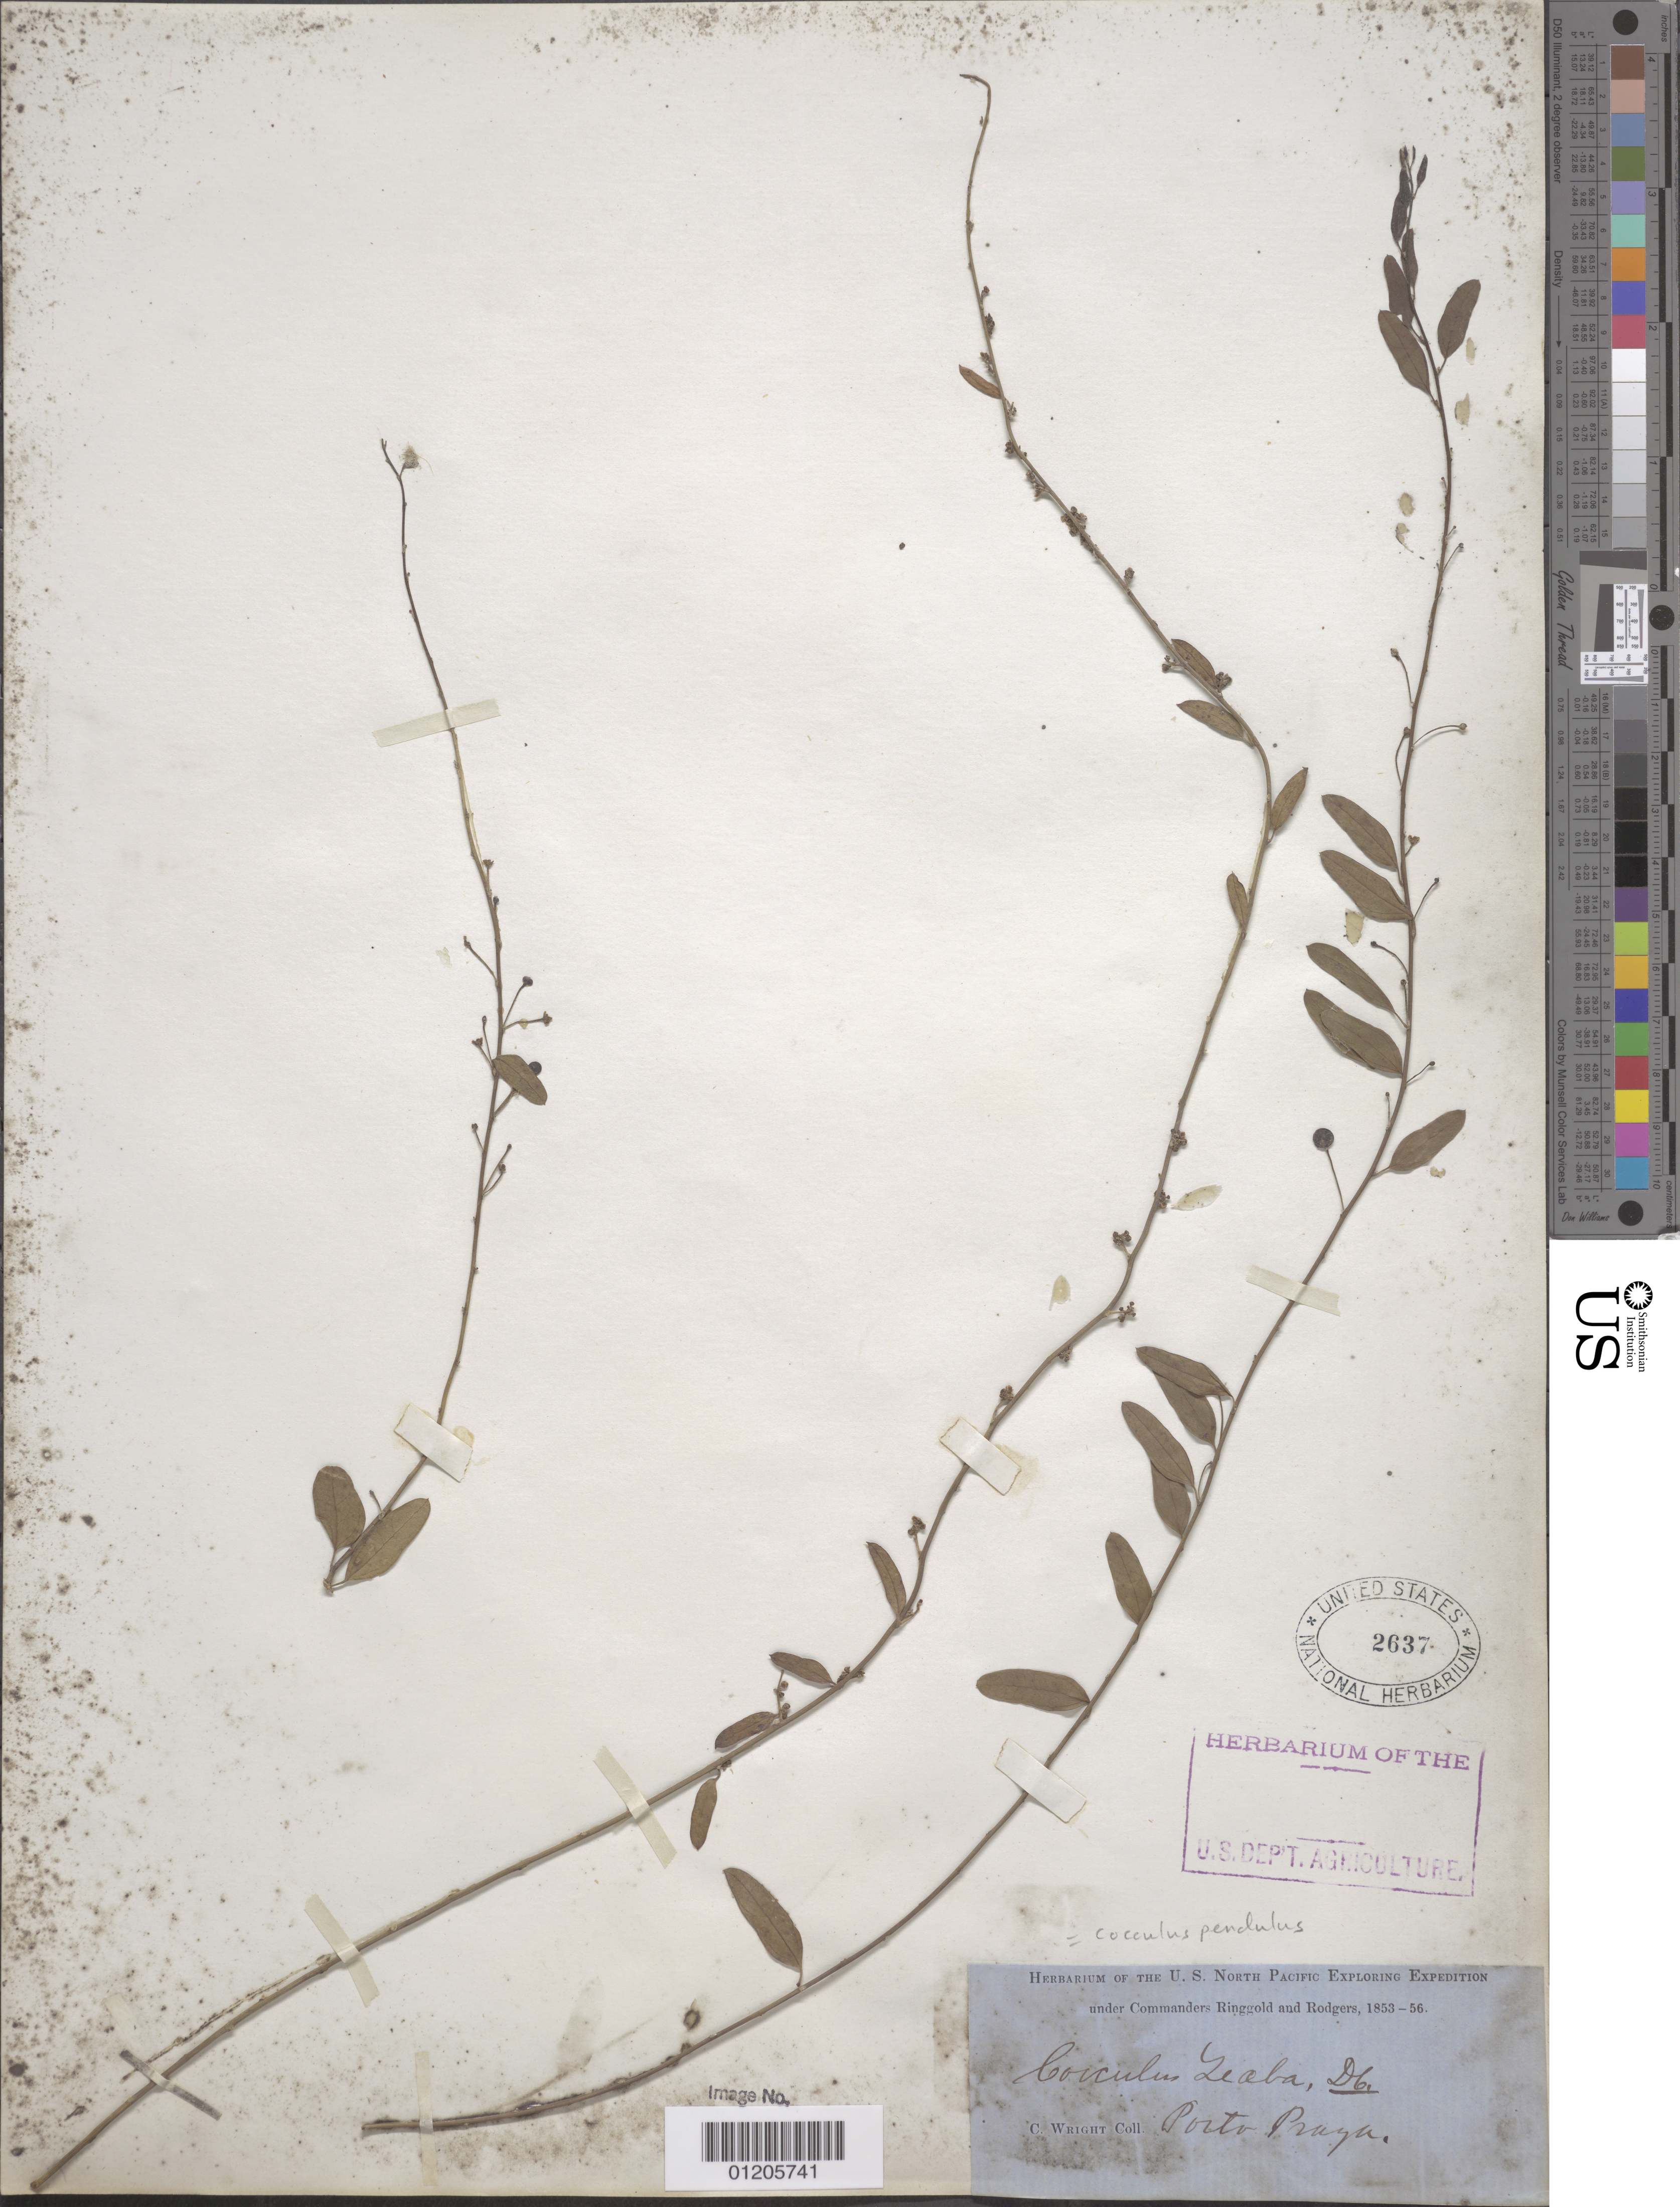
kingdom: Plantae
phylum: Tracheophyta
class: Magnoliopsida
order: Ranunculales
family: Menispermaceae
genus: Cocculus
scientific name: Cocculus leaeba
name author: (Delile) DC.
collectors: C. Wright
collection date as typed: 1853 to -- -- 1856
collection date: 1853/1856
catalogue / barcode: US 2637